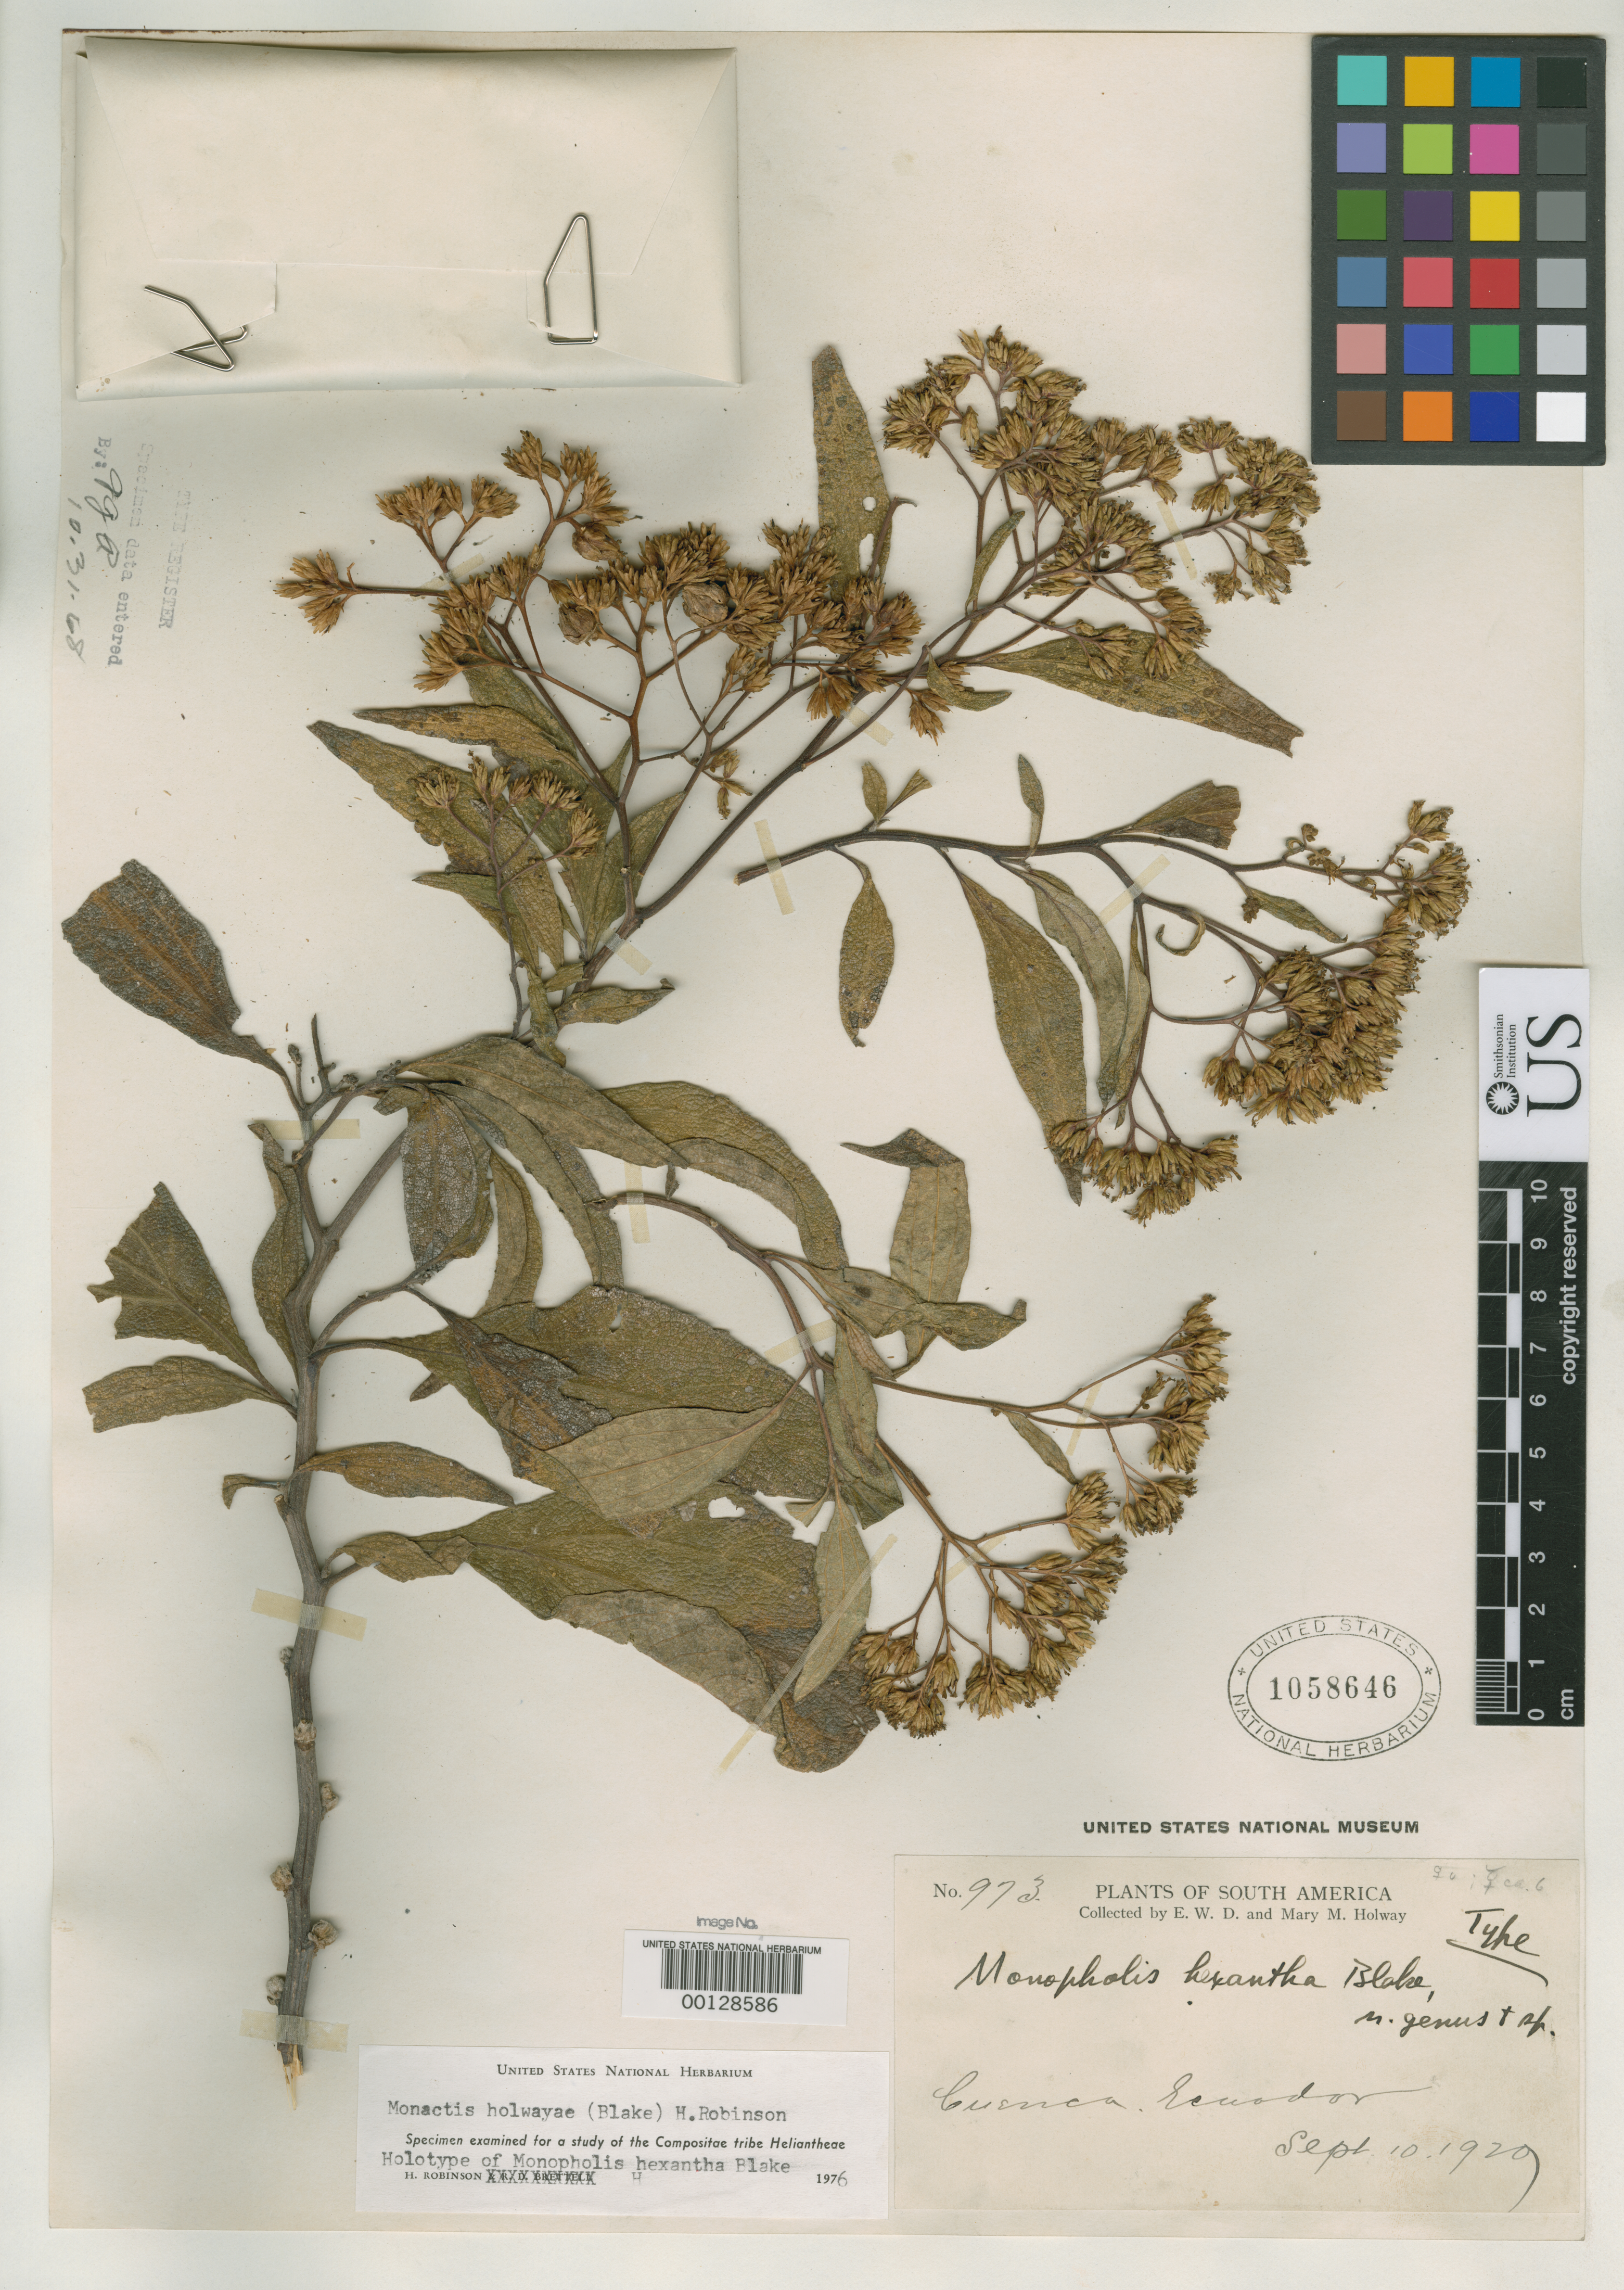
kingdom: Plantae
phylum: Tracheophyta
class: Magnoliopsida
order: Asterales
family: Asteraceae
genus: Monopholis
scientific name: Monopholis hexantha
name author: S.F. Blake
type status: Holotype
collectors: E. W. D. Holway & M. M. Holway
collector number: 973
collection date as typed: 10 Sep 1920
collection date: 1920-09-10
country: Ecuador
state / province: Azuay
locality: Cuenca.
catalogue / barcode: US 1058646